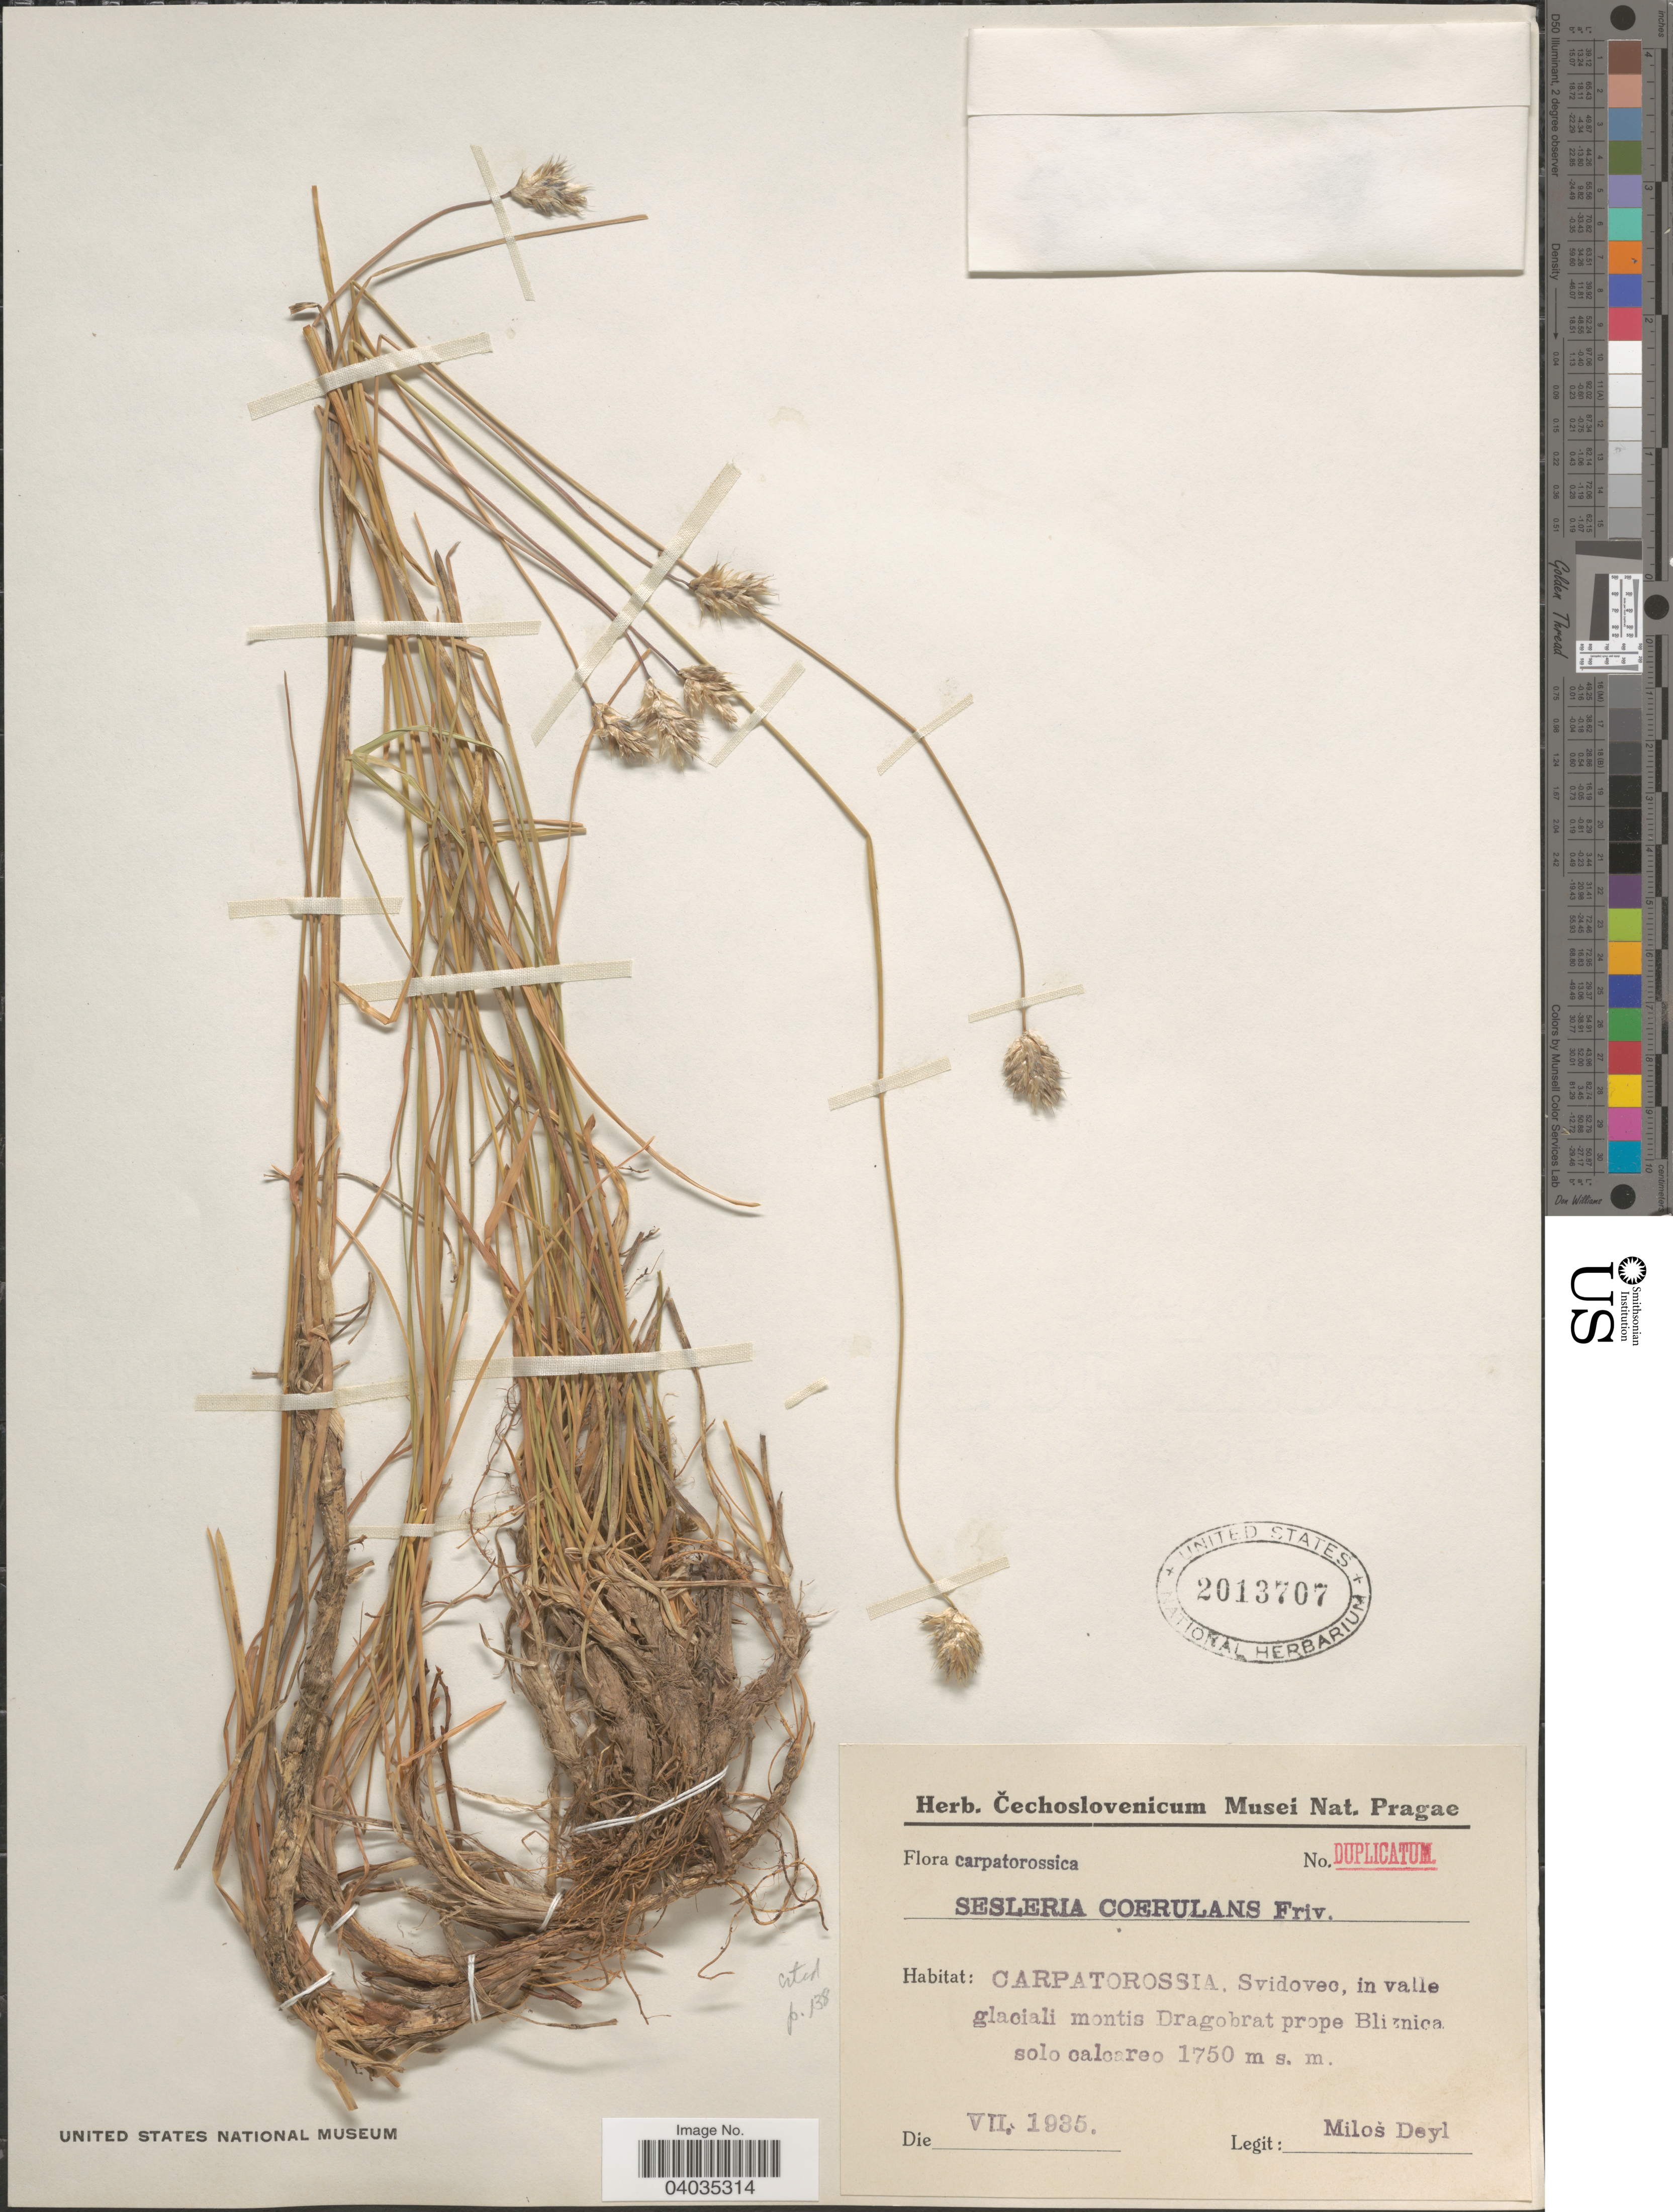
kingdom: Plantae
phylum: Tracheophyta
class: Liliopsida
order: Poales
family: Poaceae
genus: Sesleria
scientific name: Sesleria coerulans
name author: Friv.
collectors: M. Deyl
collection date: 1935-07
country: Ukraine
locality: Carpatorossia, Svidoveo, in valle glaciali montis Dragobrat prope Bliznica solo calcareo.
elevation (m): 1750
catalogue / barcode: US 2013707